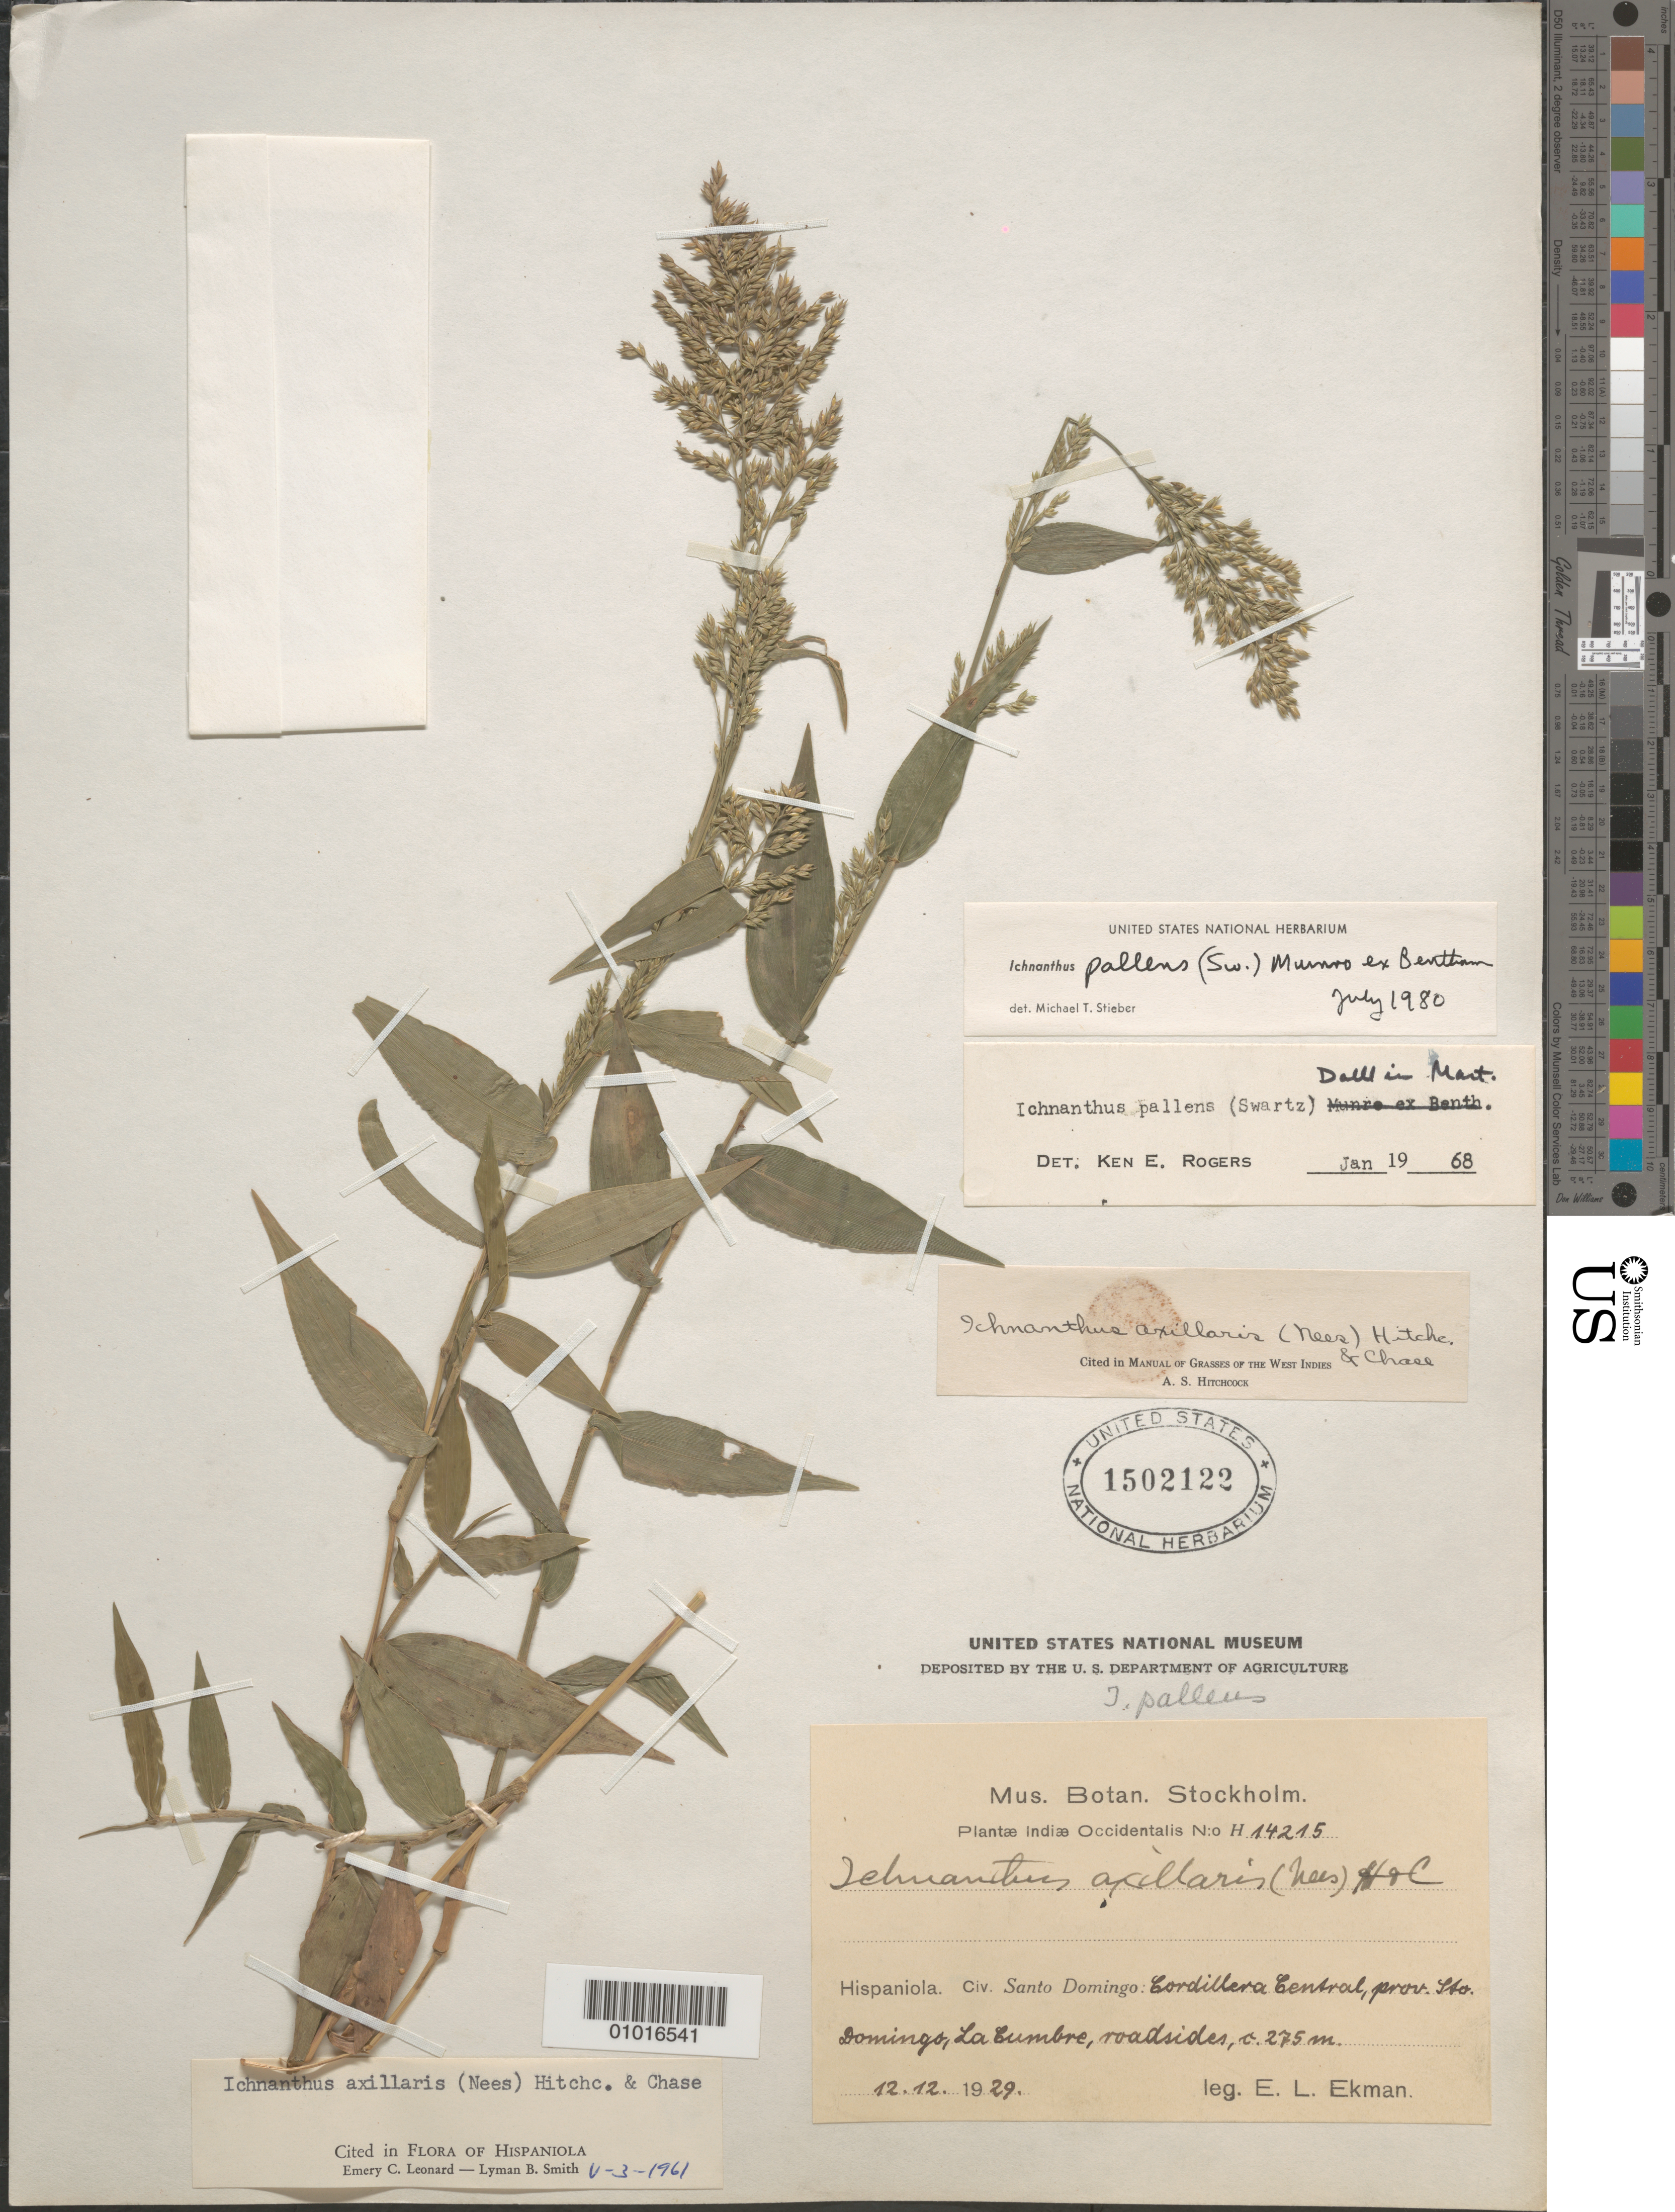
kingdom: Plantae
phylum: Tracheophyta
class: Liliopsida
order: Poales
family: Poaceae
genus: Ichnanthus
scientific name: Ichnanthus pallens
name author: (Sw.) Munro ex Benth.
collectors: E. L. Ekman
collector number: H 14215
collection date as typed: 12 Dec 1929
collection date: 1929-12-12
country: Dominican Republic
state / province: La Vega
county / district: Santo Domingo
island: Hispaniola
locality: Cordillera Central, La Bumbre, roadsides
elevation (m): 275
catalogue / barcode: US 1502122